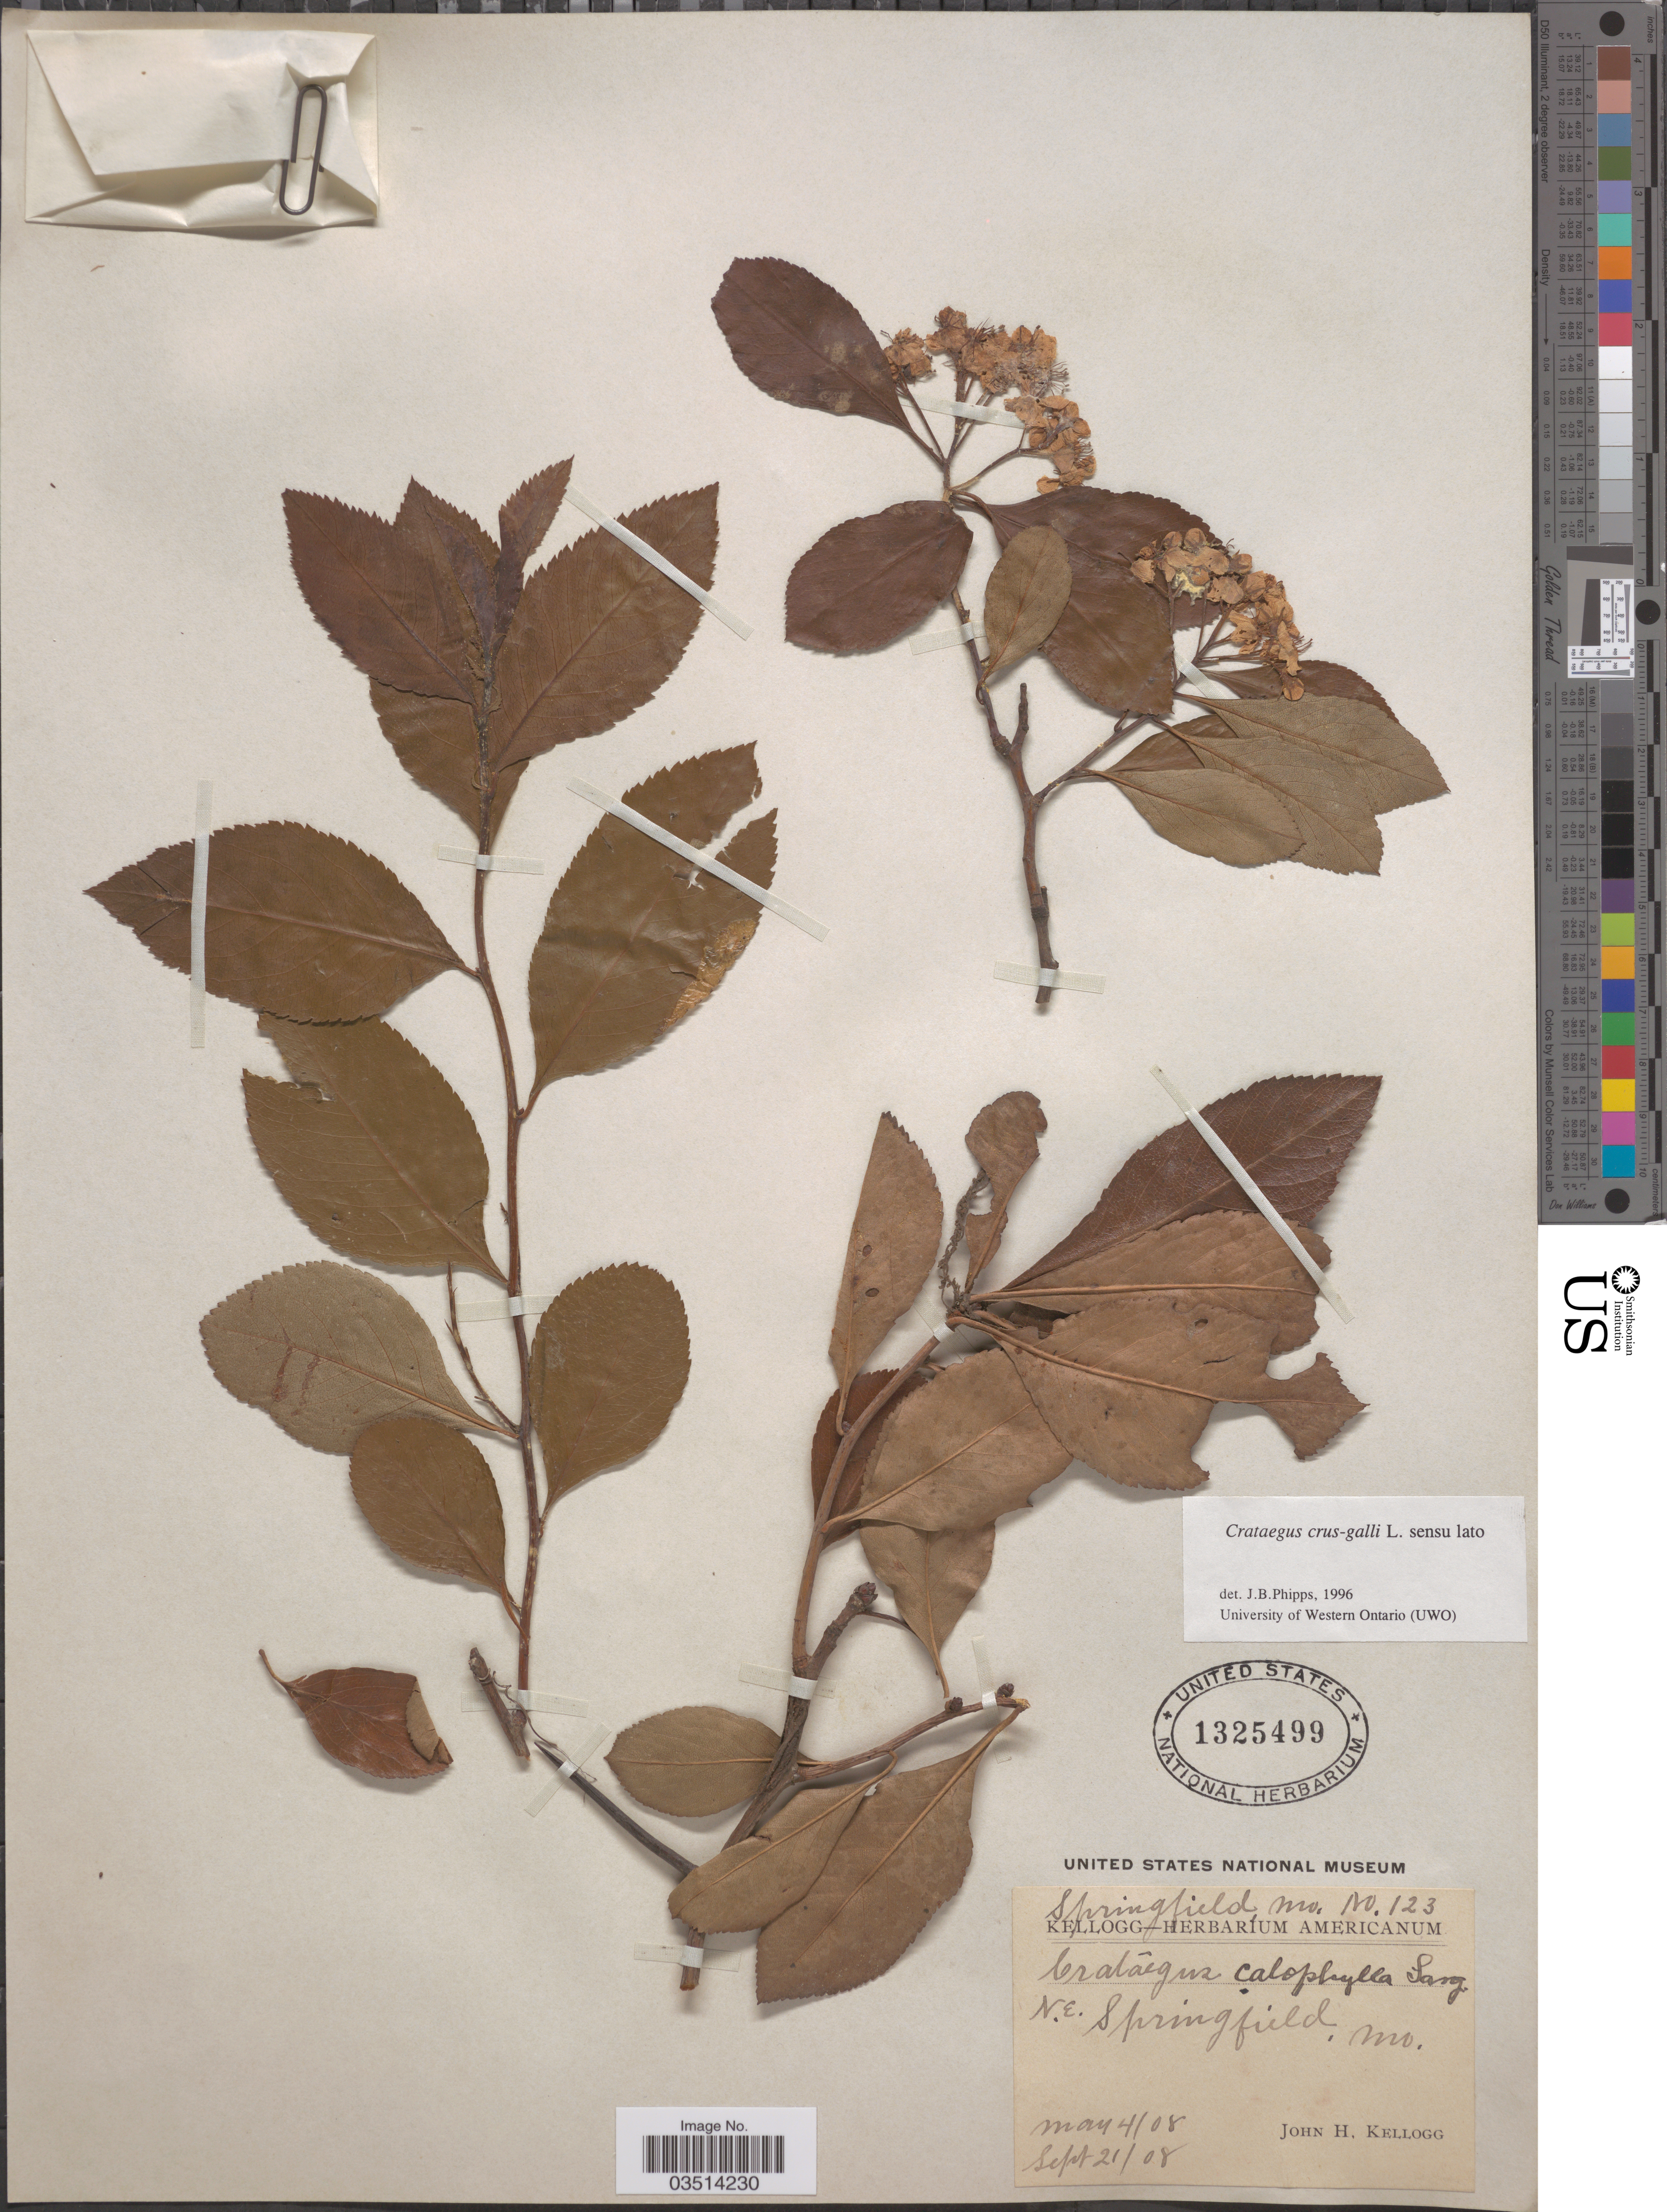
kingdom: Plantae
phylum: Tracheophyta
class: Magnoliopsida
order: Rosales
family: Rosaceae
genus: Crataegus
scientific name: Crataegus crus-galli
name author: L.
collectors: J. H. Kellogg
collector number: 123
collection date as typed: Transcribed d/m/y: 4/5/108 to 21/9/108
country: United States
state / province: Missouri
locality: N.E. Springfield.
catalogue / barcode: US 1325499